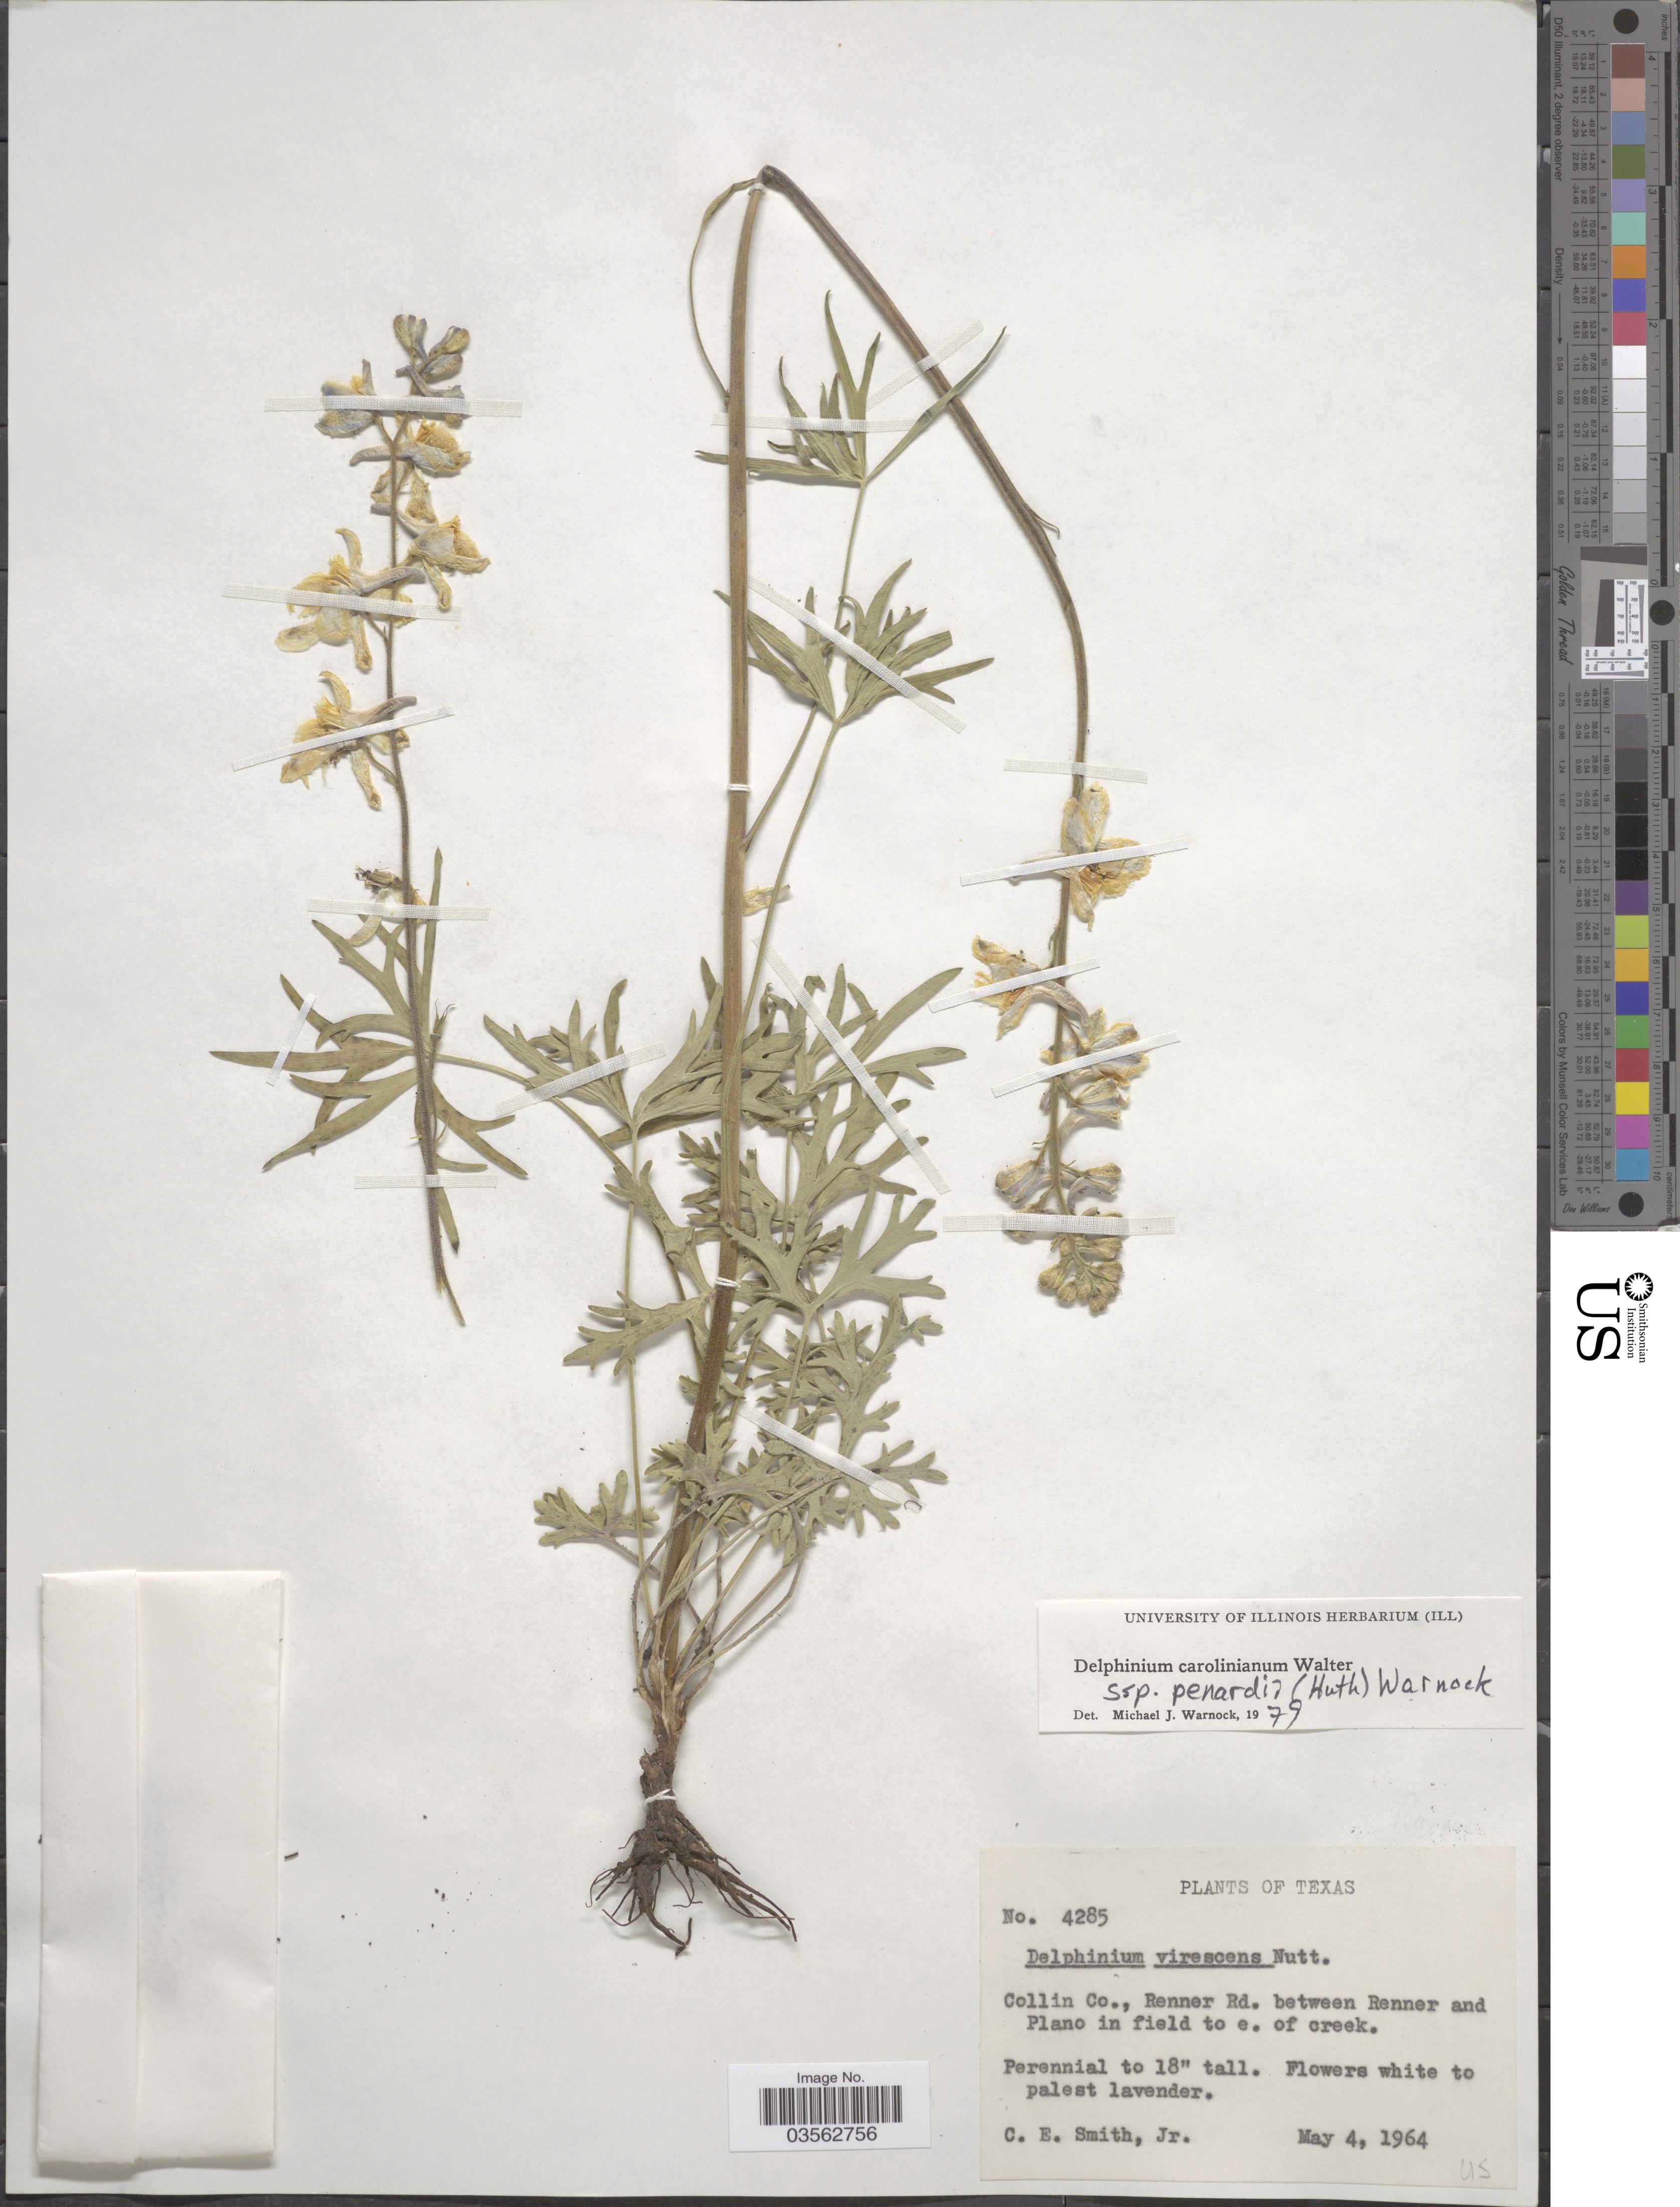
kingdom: Plantae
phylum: Tracheophyta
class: Magnoliopsida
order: Ranunculales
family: Ranunculaceae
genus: Delphinium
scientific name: Delphinium carolinianum subsp. penardii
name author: (Huth) M.J. Warnock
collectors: C. E. Smith Jr.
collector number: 4285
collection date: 1964-05-04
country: United States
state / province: Texas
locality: Collin Co., Renner Rd. between Renner and Plano in field to e. of creek.